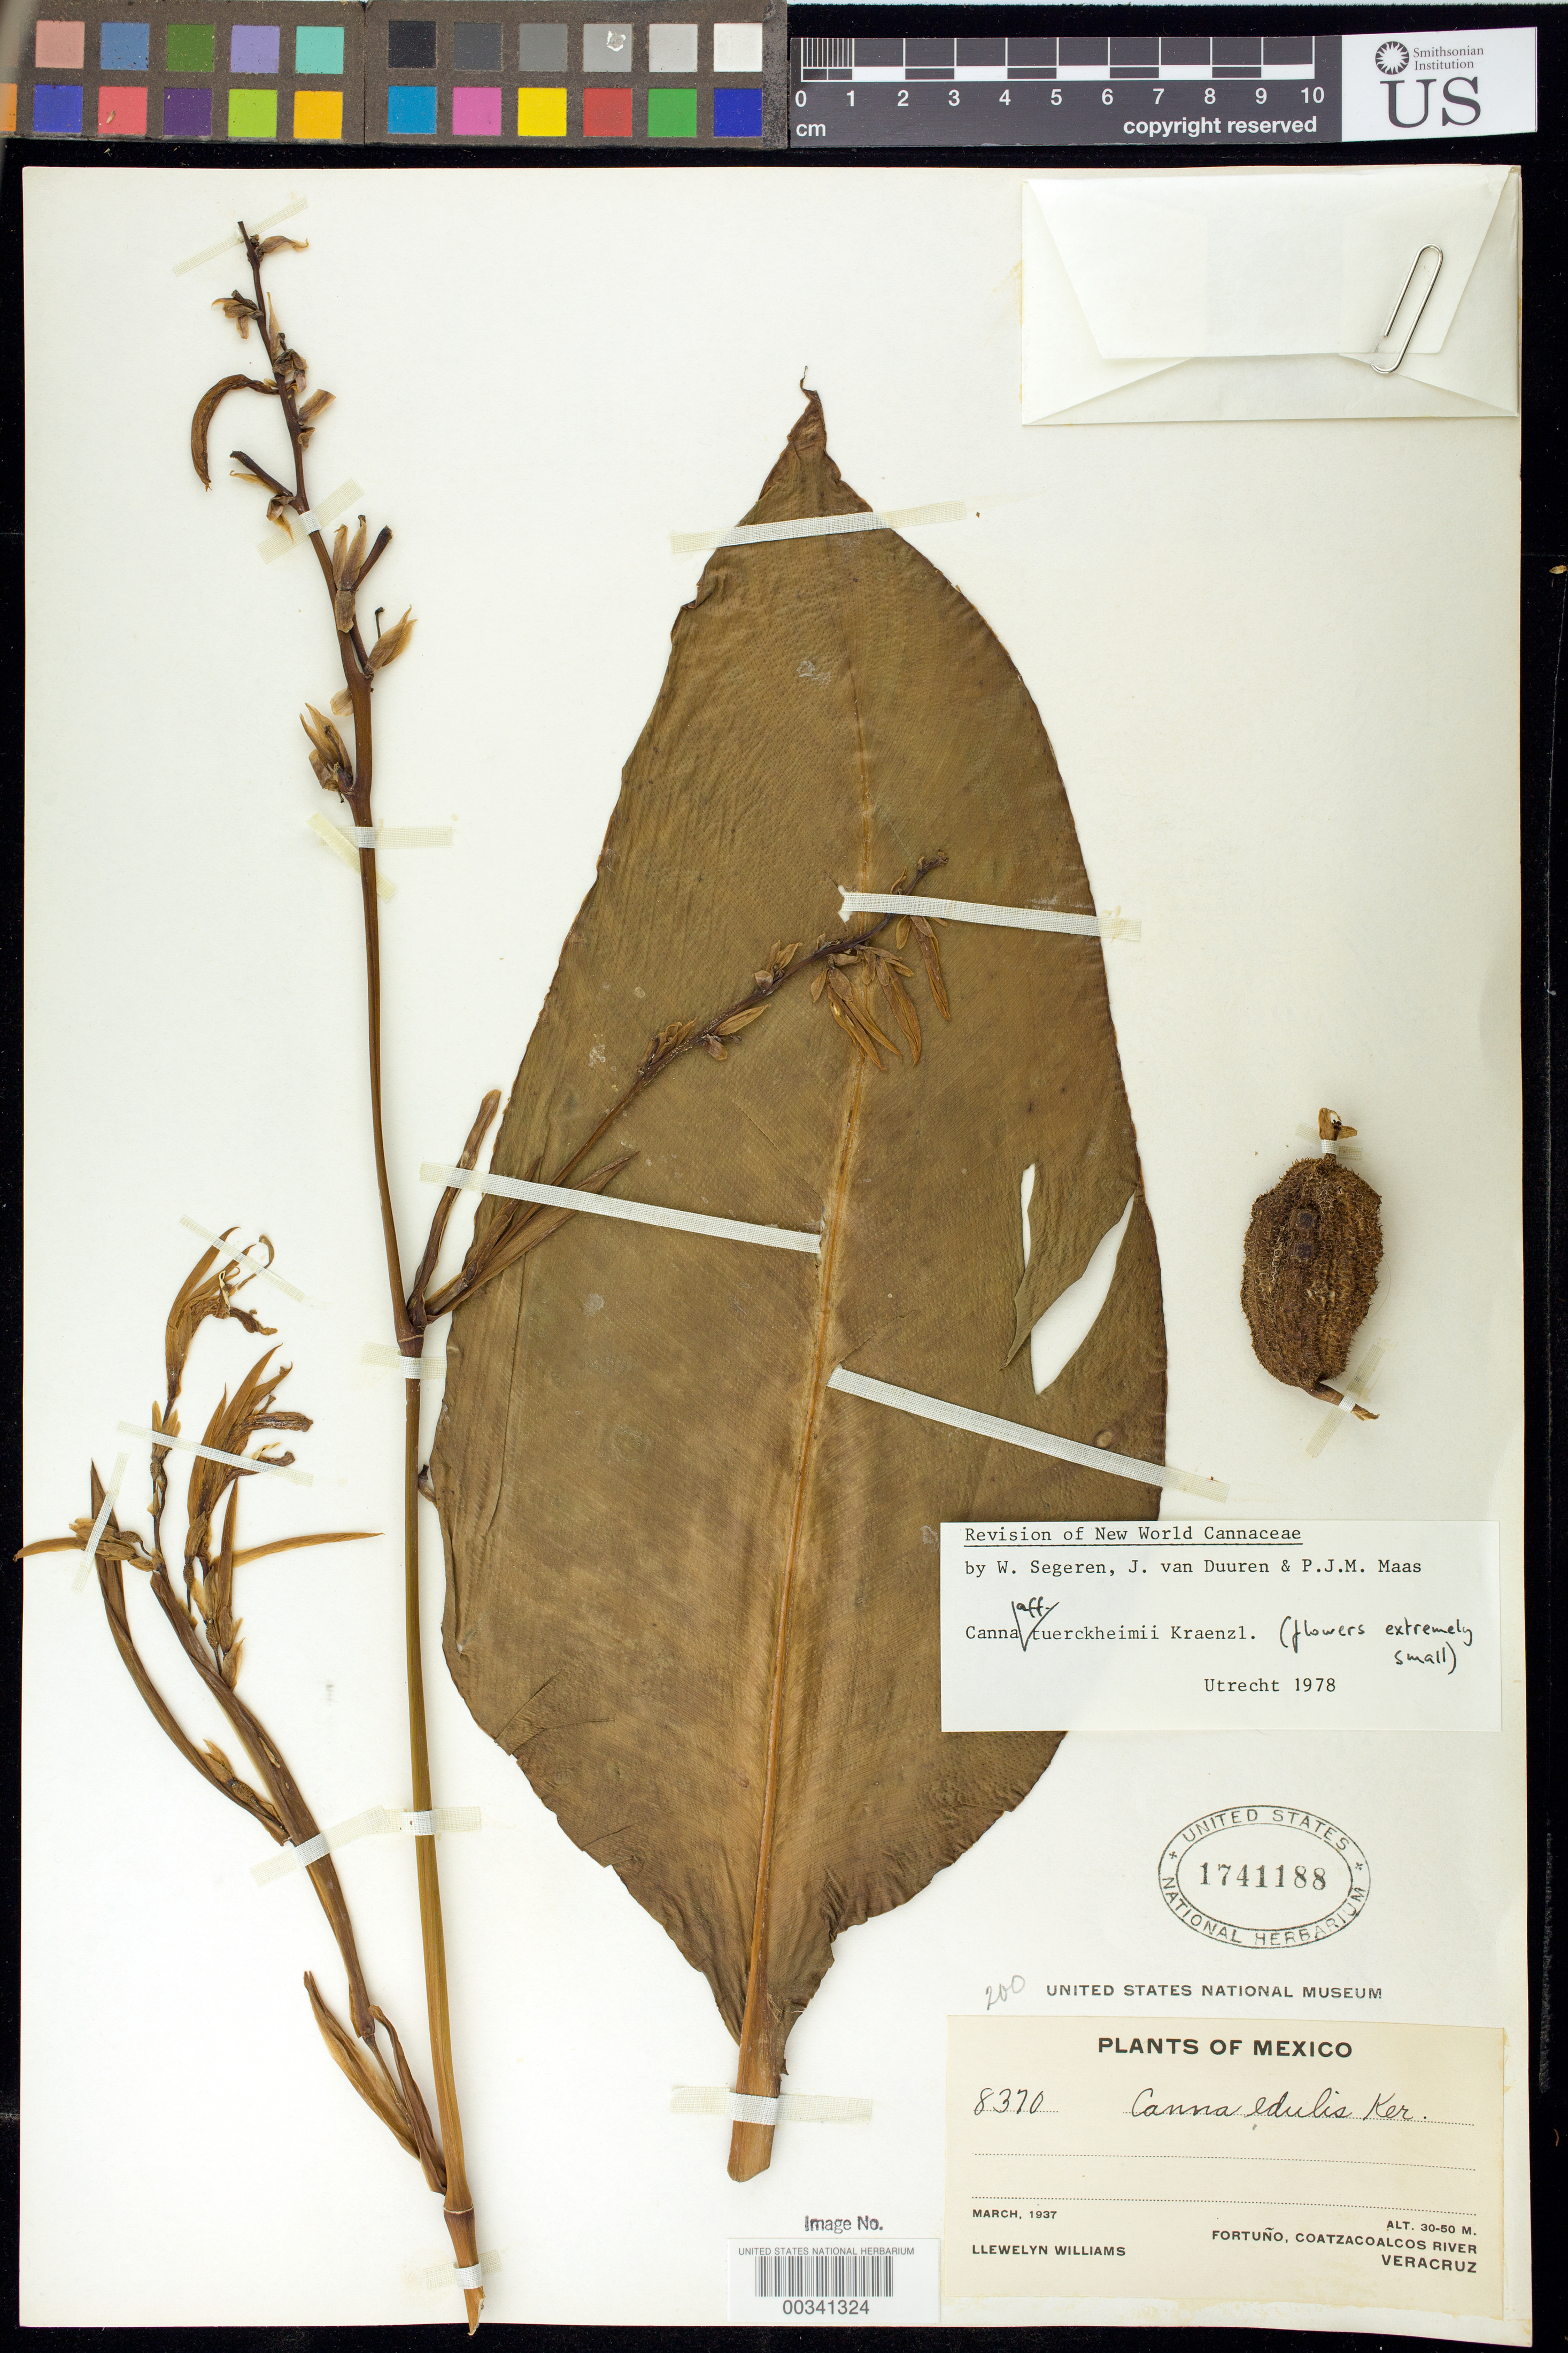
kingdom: Plantae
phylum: Tracheophyta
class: Liliopsida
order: Zingiberales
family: Cannaceae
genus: Canna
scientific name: Canna tuerckheimii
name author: Kraenzl. in Engl.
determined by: Segeren, W.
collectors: Ll. Williams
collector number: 8370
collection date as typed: Mar 1937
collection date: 1937-03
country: Mexico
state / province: Veracruz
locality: Fortuno, coatzacoalcos river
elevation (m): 30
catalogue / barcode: US 1741188